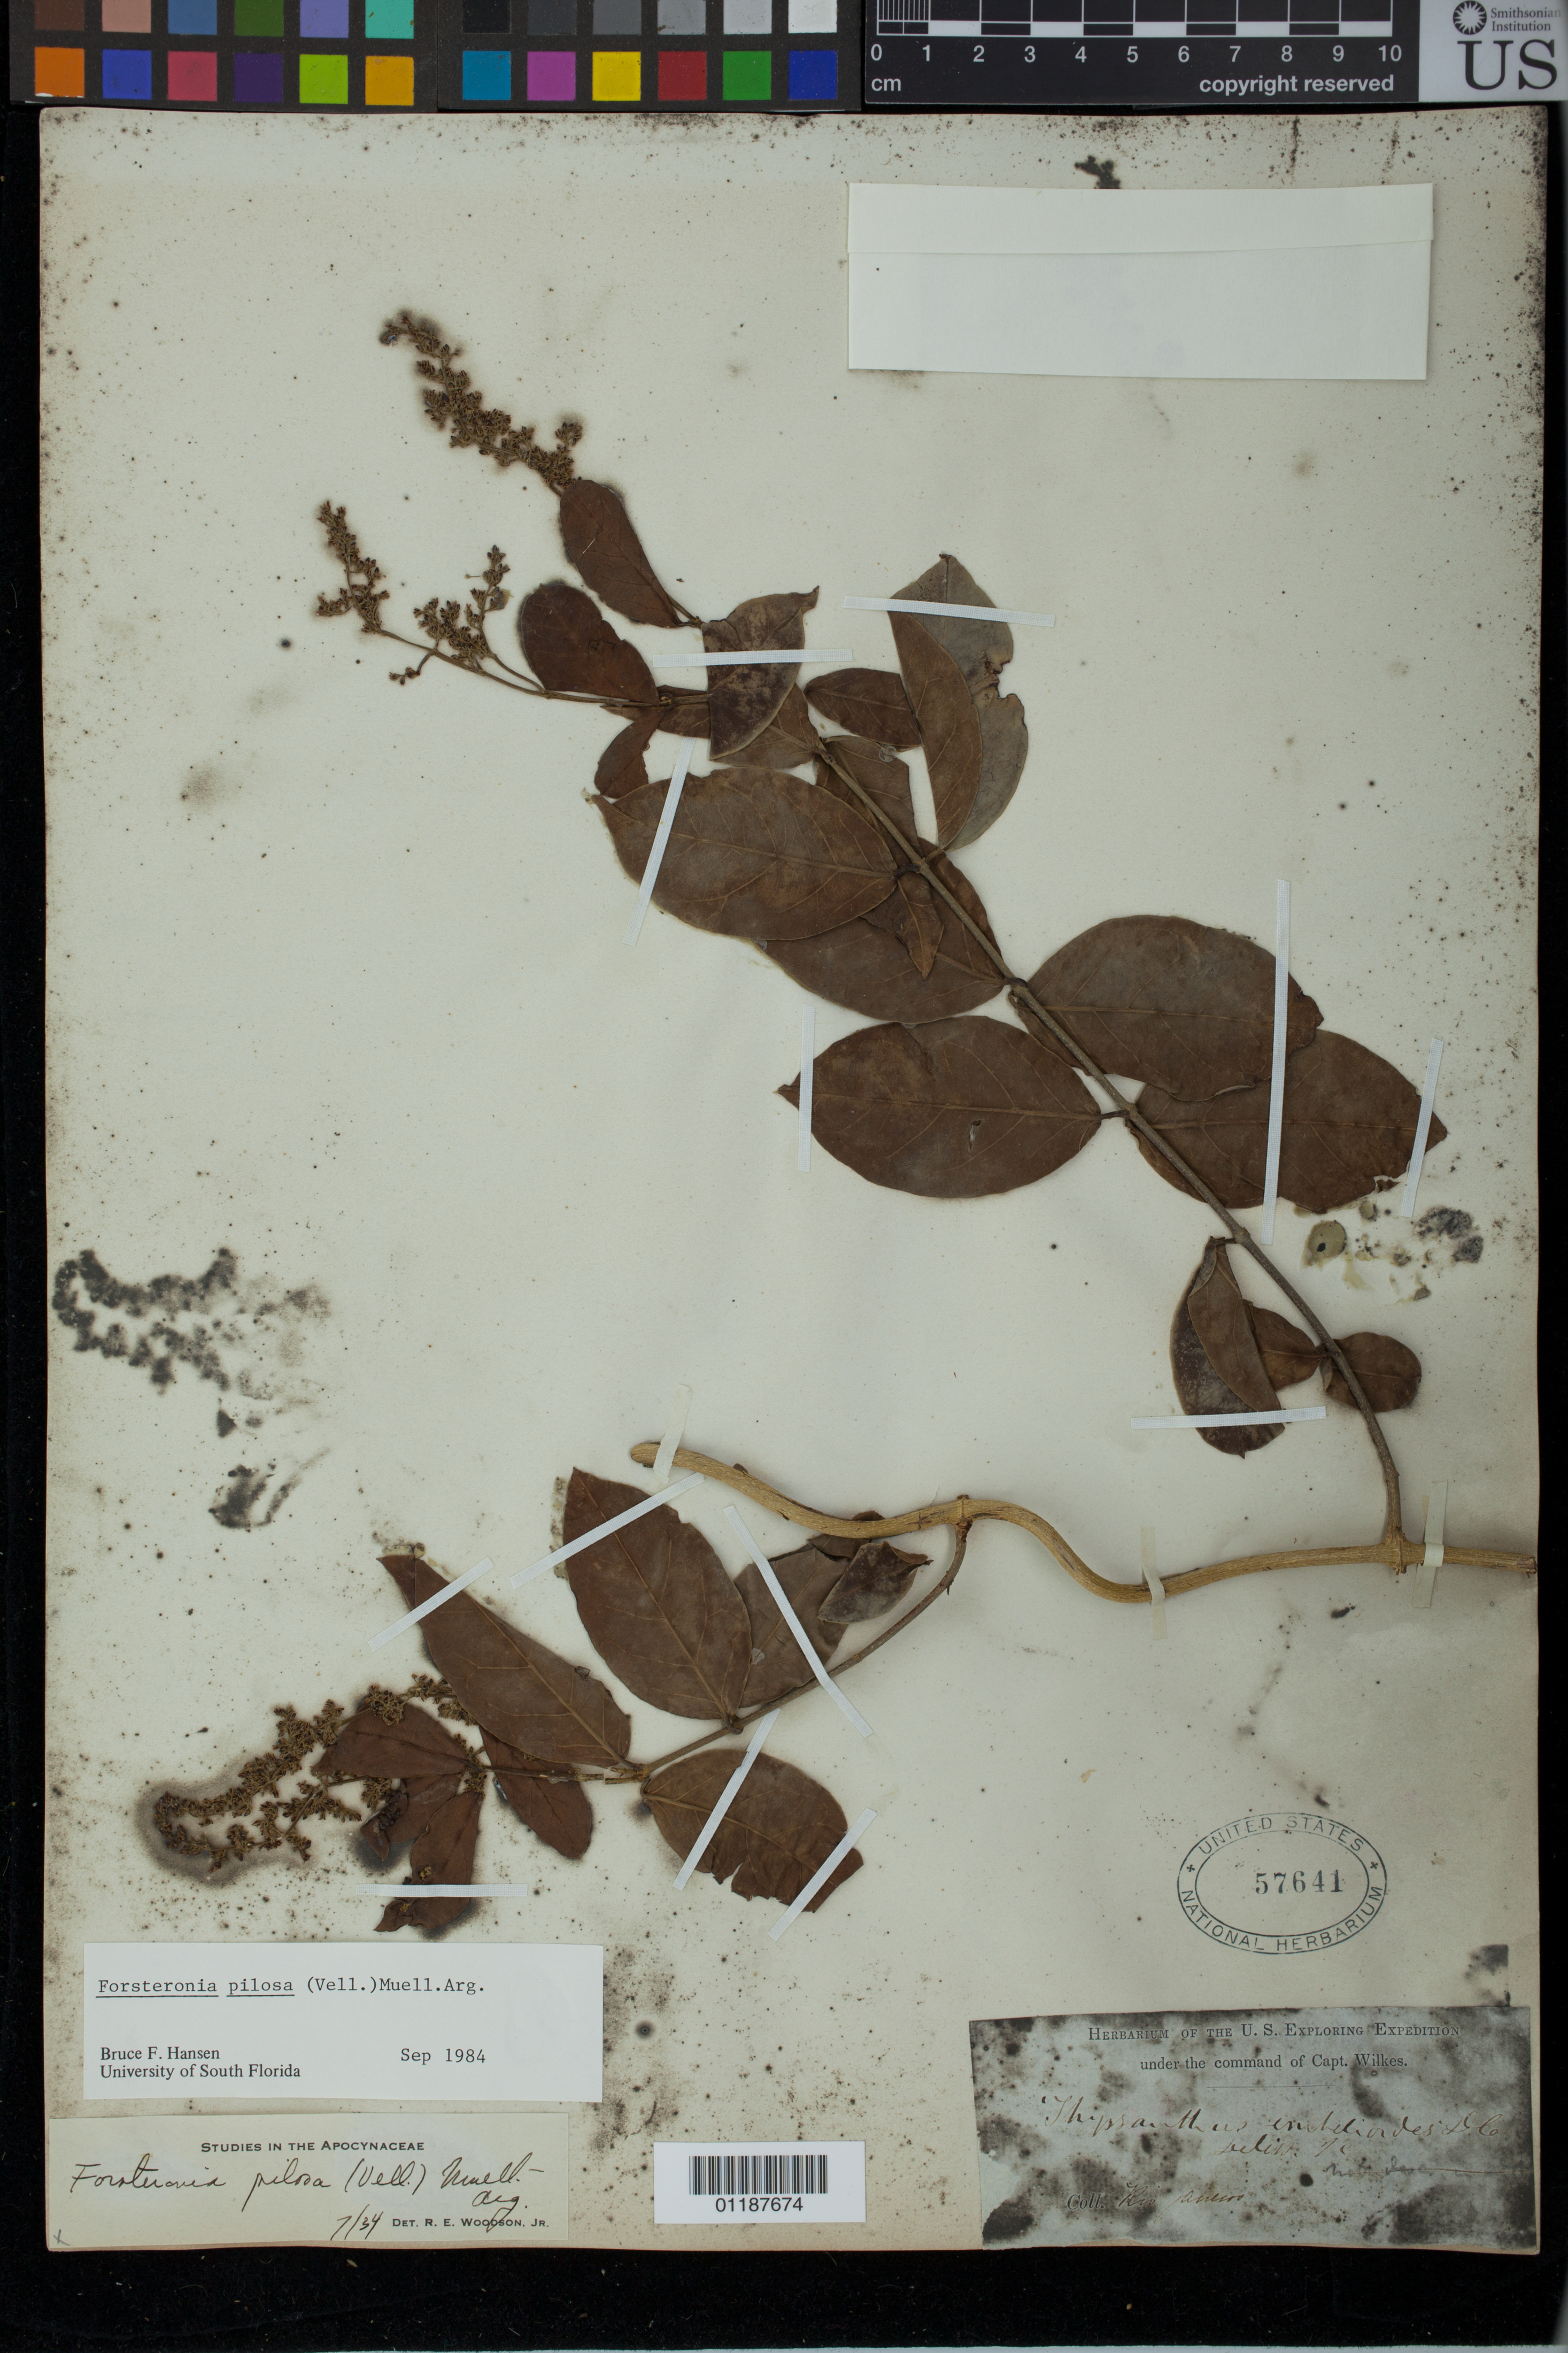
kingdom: Plantae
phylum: Tracheophyta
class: Magnoliopsida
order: Gentianales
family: Apocynaceae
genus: Forsteronia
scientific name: Forsteronia pilosa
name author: (Vell.) Müll. Arg.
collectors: Wilkes Explor. Exped.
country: Brazil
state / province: Río de Janeiro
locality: Rio de Janeiro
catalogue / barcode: US 57641